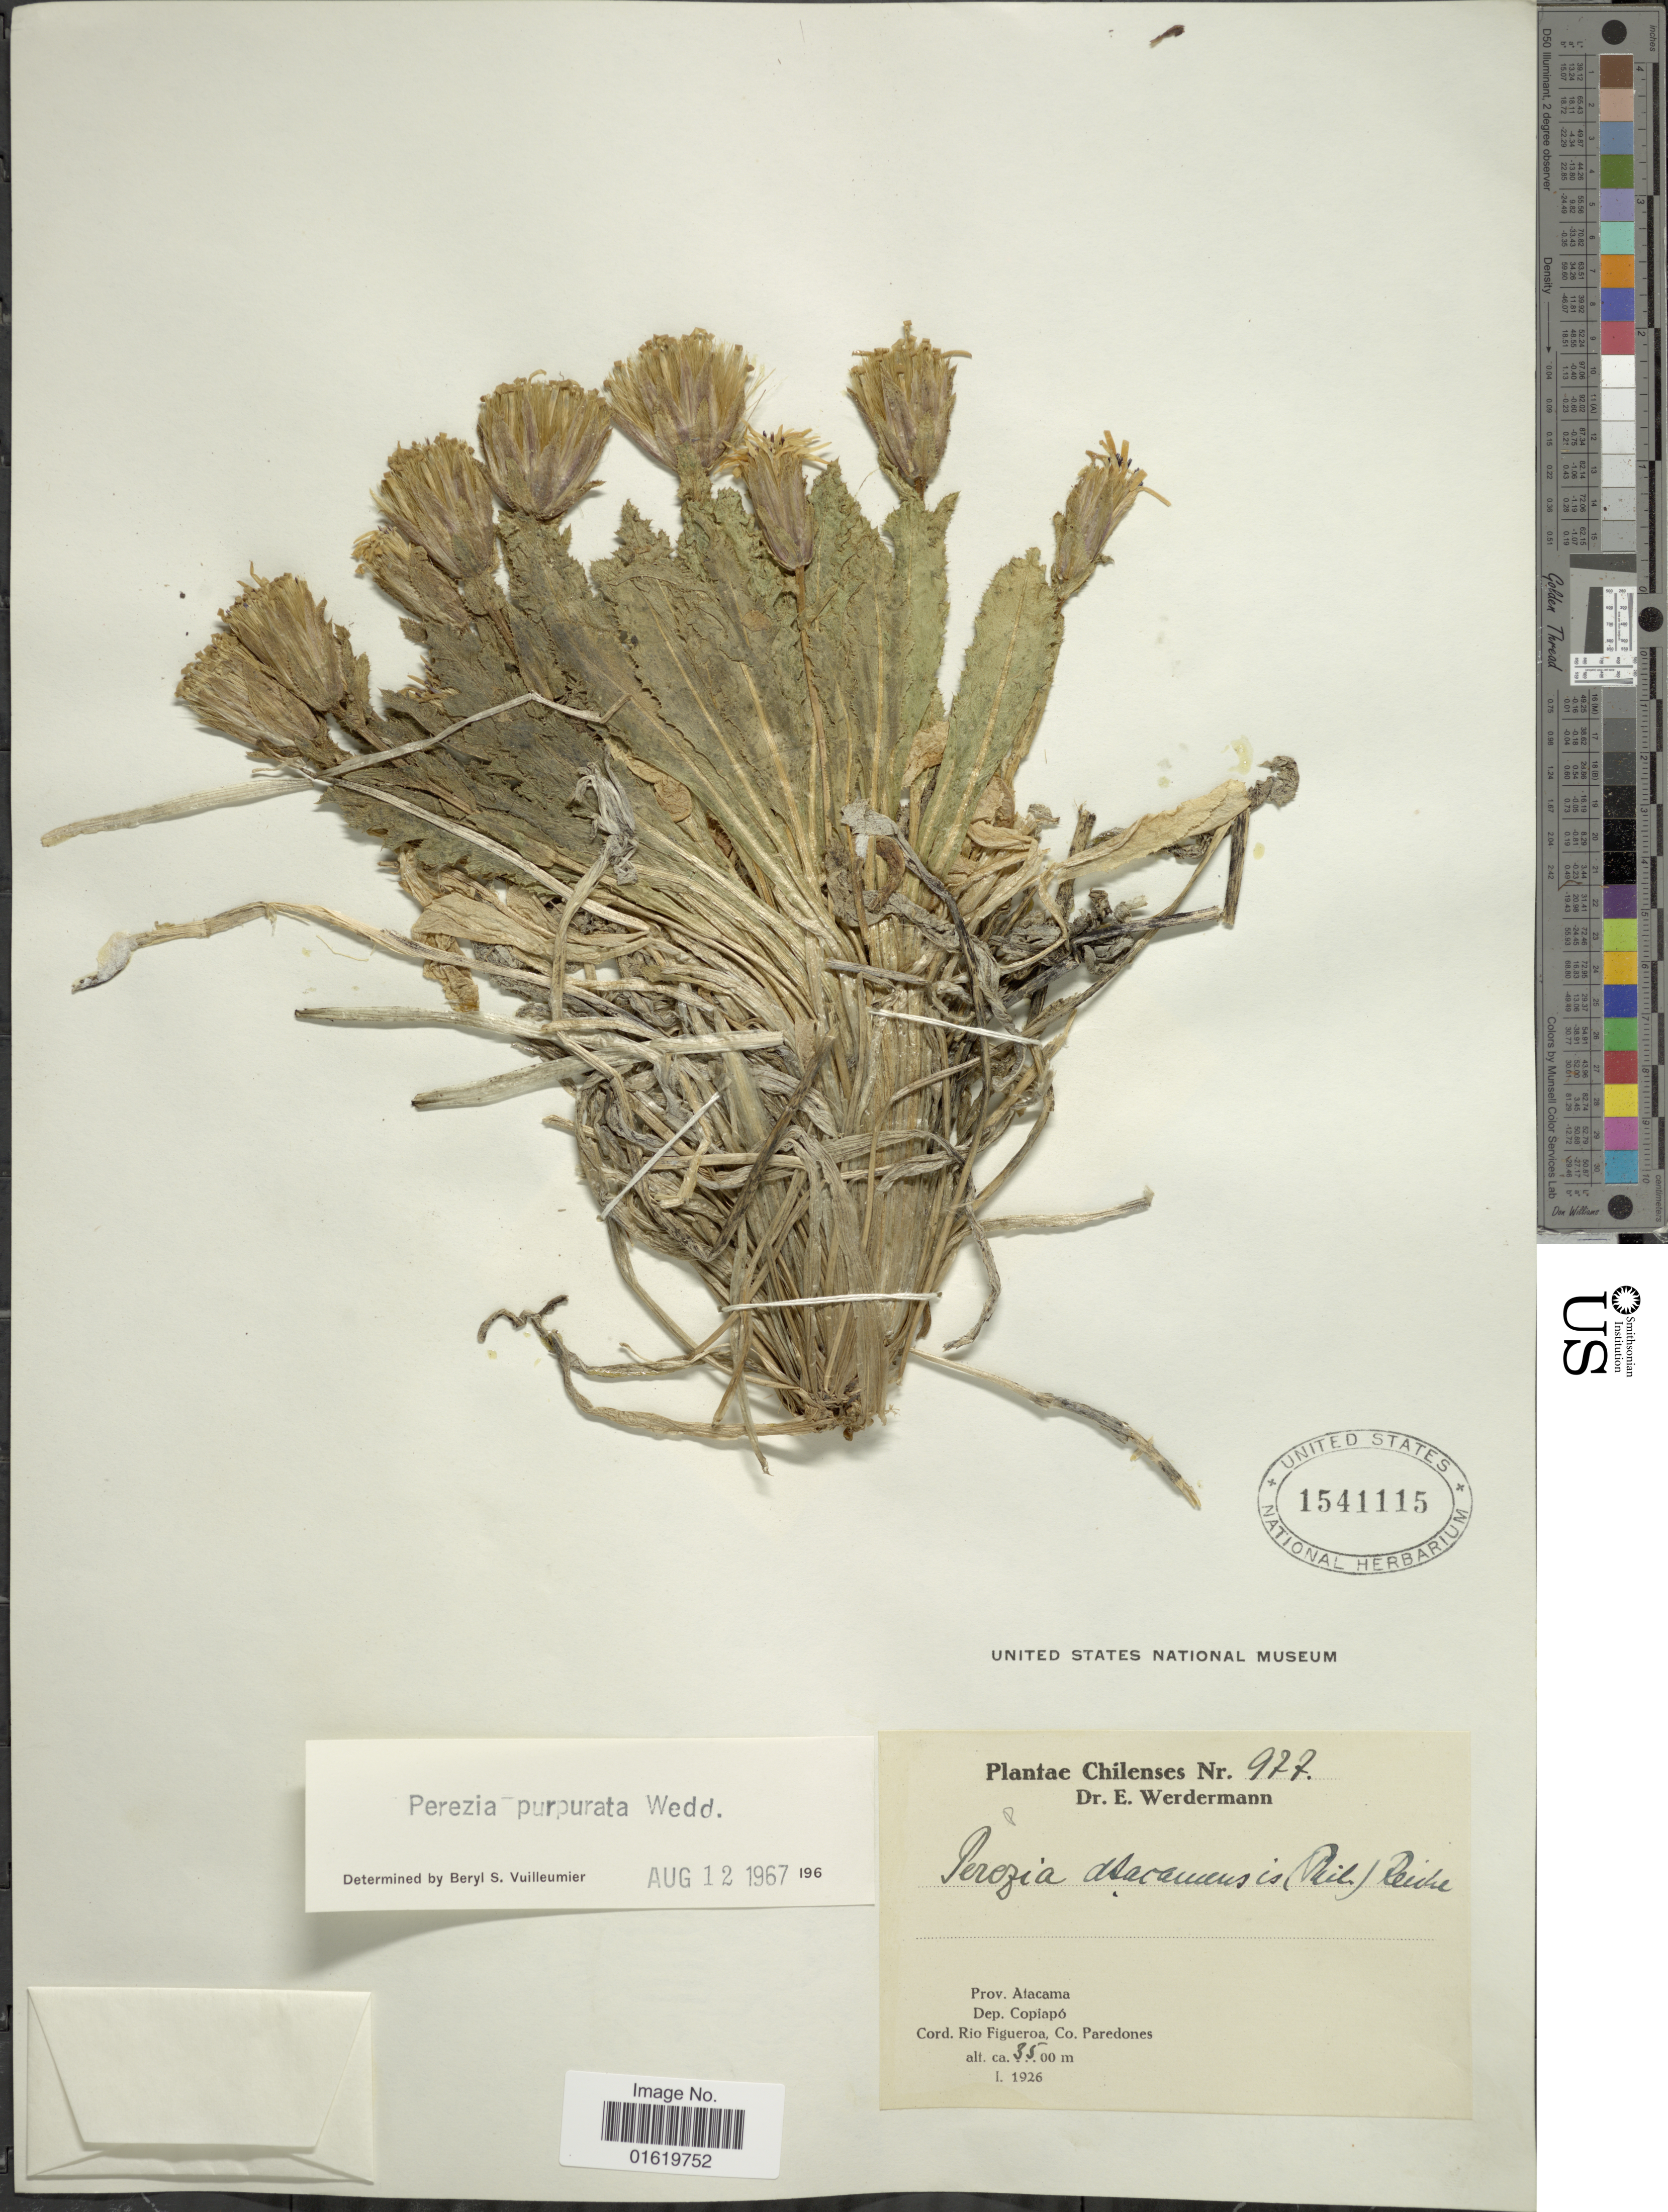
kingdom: Plantae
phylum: Tracheophyta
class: Magnoliopsida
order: Asterales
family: Asteraceae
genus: Perezia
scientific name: Perezia purpurata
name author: Wedd.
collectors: E. Werdermann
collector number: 977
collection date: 1926-01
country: Chile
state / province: Atacama (III)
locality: Dep. Copiapó. Cord. Rio Figueroa, Co. Paredones.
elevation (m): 3500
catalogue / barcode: US 1541115